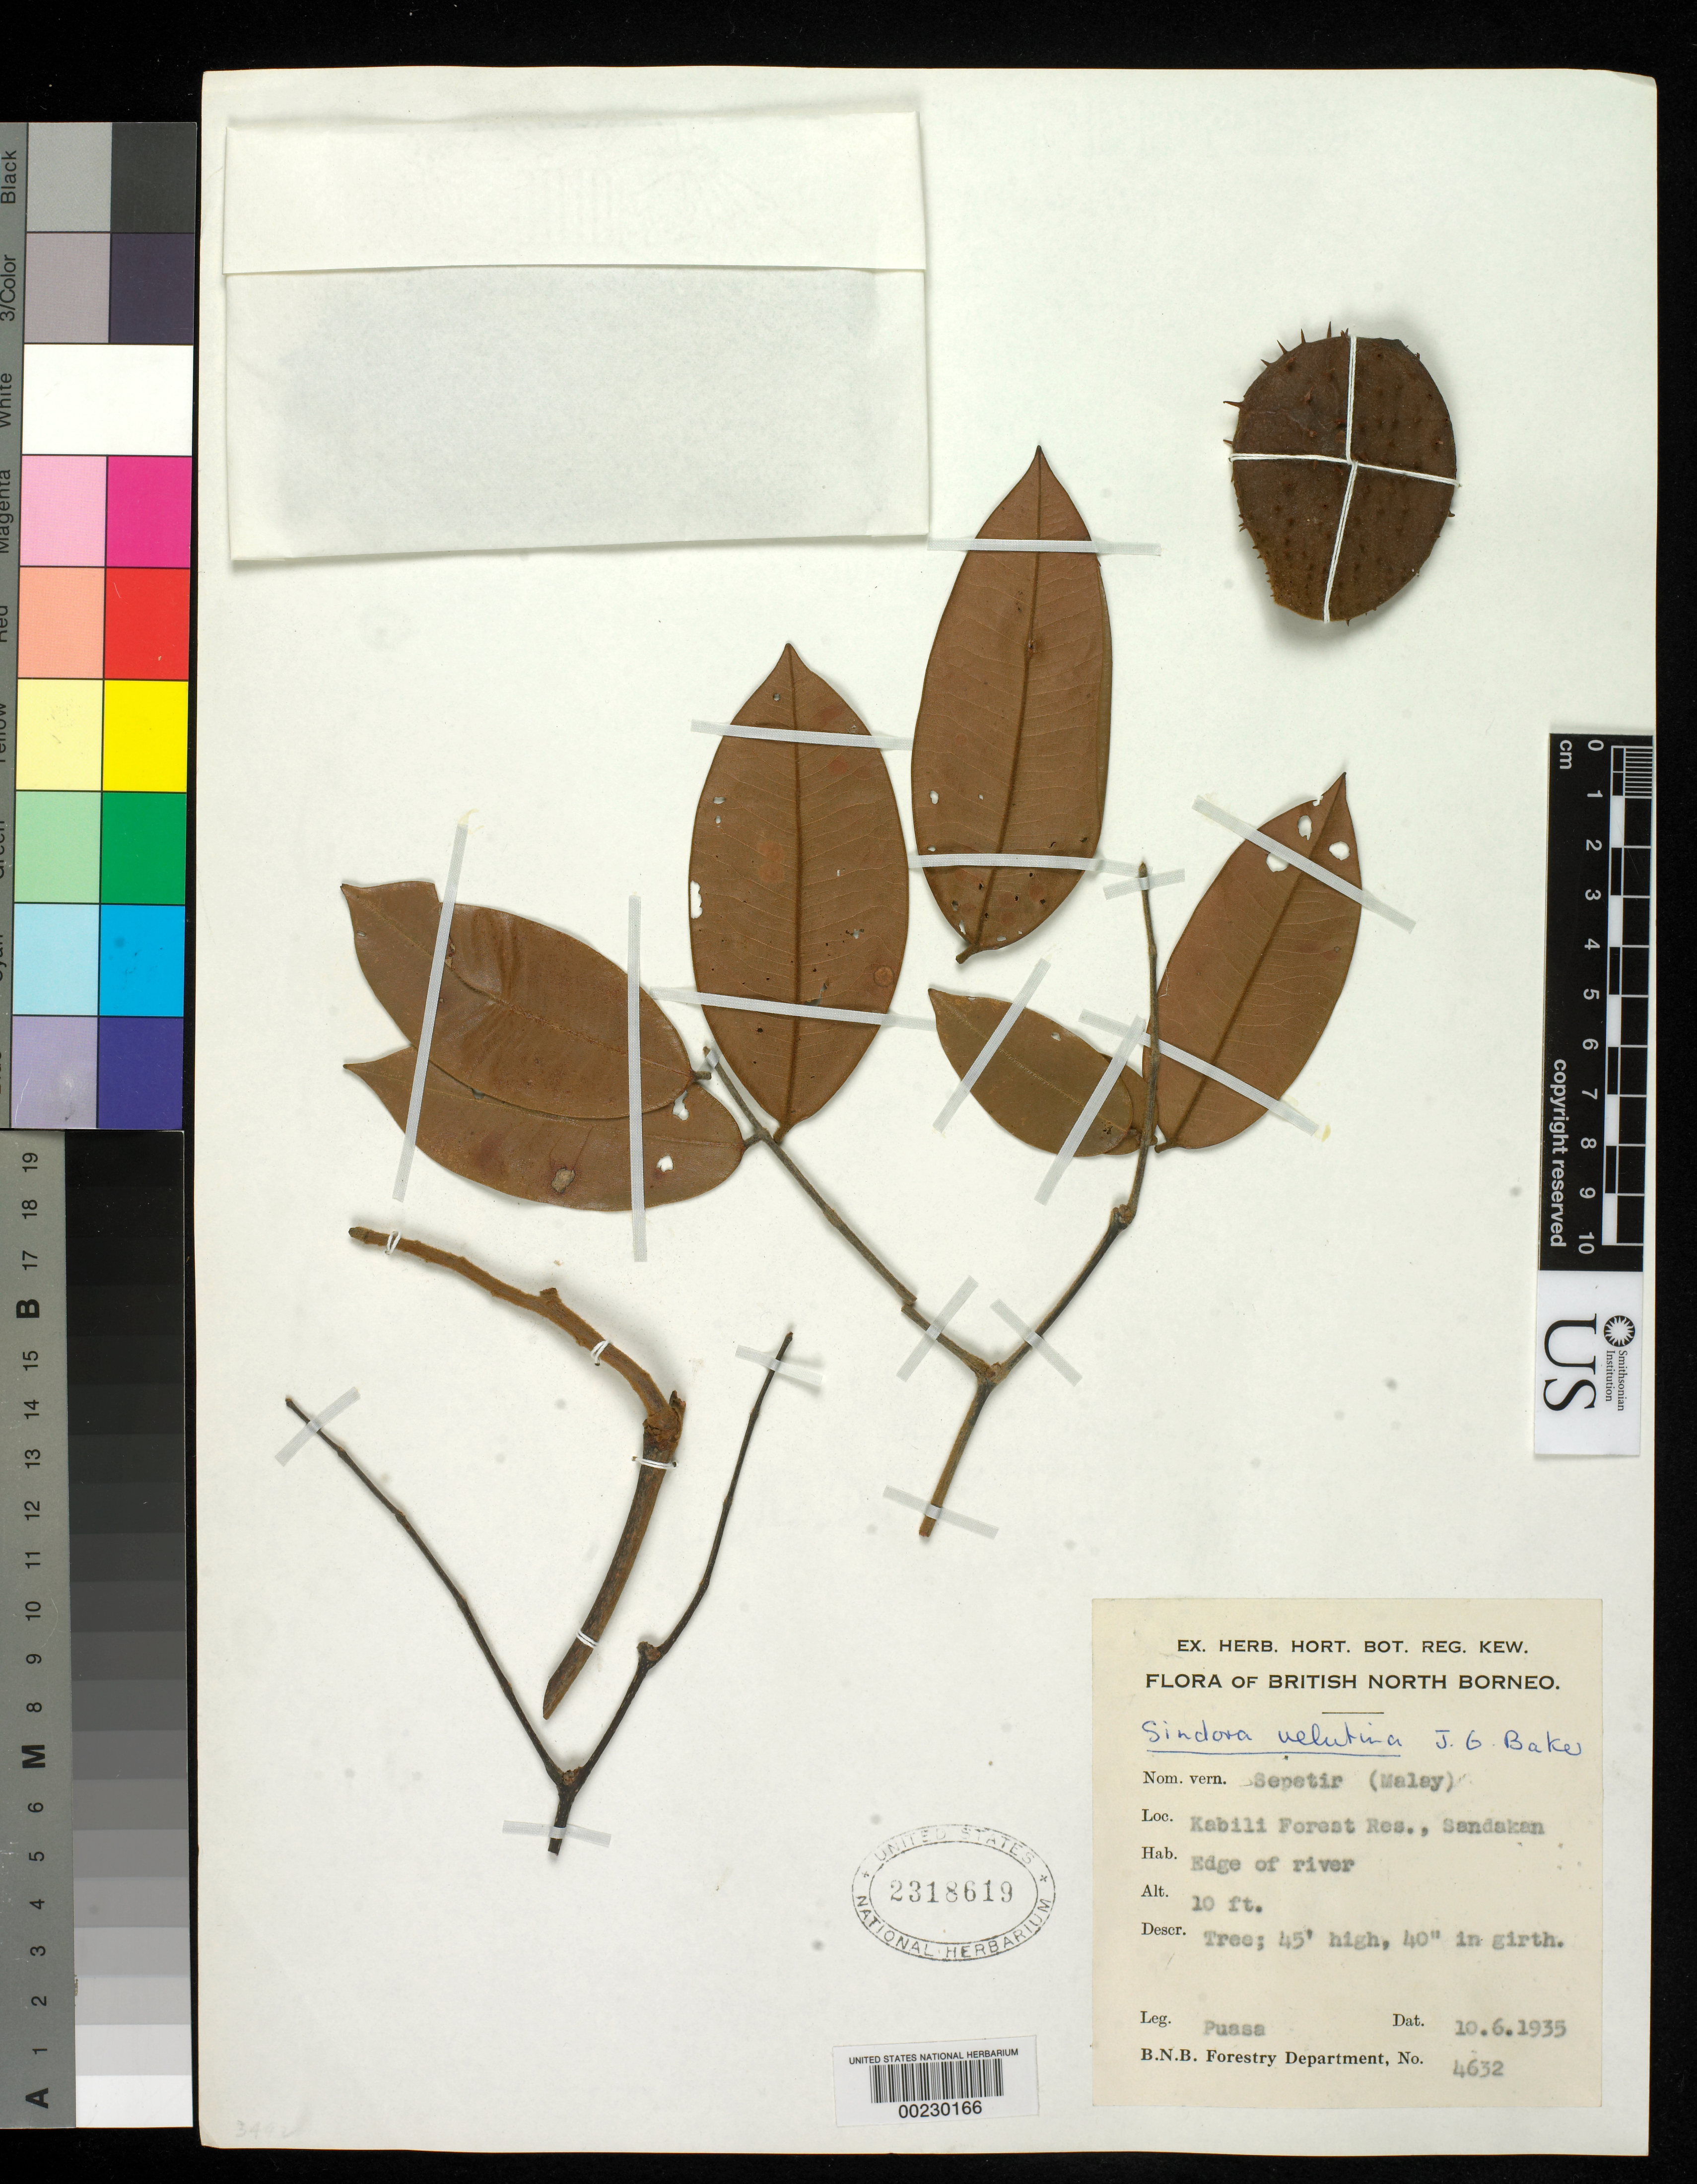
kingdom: Plantae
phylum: Tracheophyta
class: Magnoliopsida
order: Fabales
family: Fabaceae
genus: Sindora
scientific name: Sindora velutina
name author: Baker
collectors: M. Puasa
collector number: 4632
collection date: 1935-06-10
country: Malaysia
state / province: Sabah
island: Borneo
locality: Kabili forest res., sandakan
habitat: Edge of river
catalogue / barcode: US 2318619